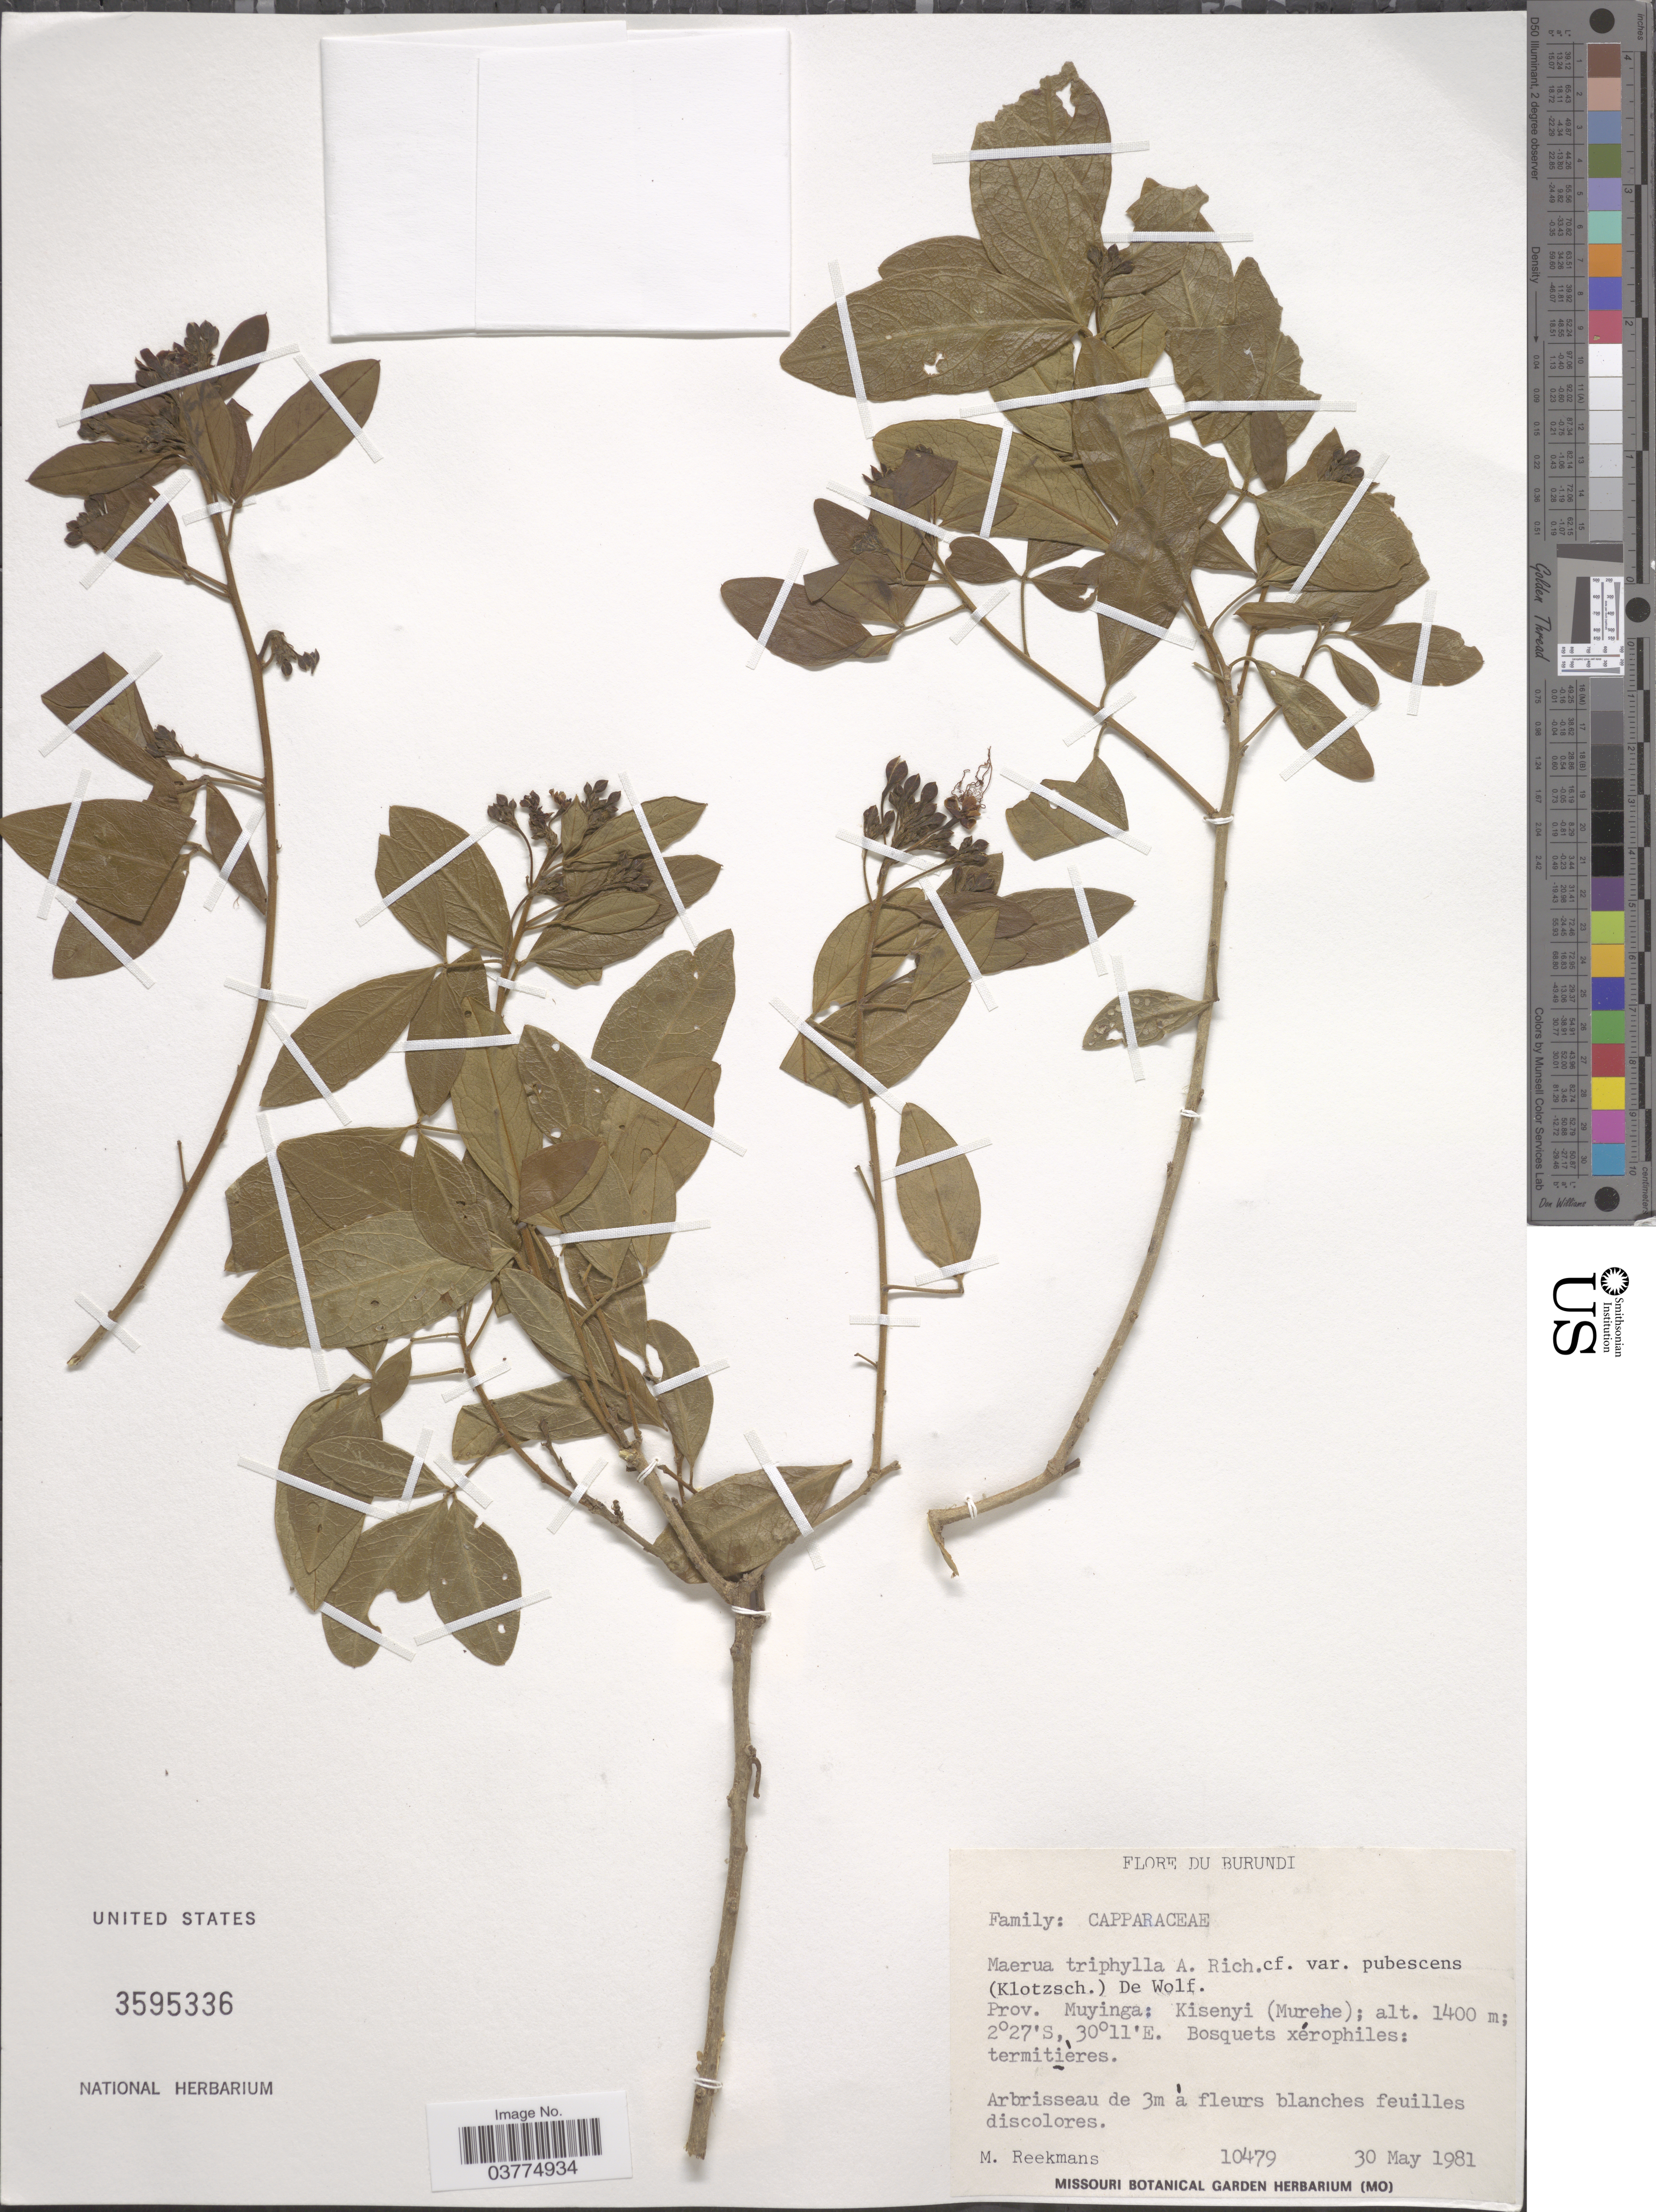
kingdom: Plantae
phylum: Tracheophyta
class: Magnoliopsida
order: Brassicales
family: Capparaceae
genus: Maerua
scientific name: Maerua triphylla var. pubescens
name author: (Klotzsch) DeWolf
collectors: M. Reekmans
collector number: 10479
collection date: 1981-05-30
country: Burundi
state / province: Muyinga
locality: Kisenyi (Murehe).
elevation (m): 1400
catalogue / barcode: US 3595336